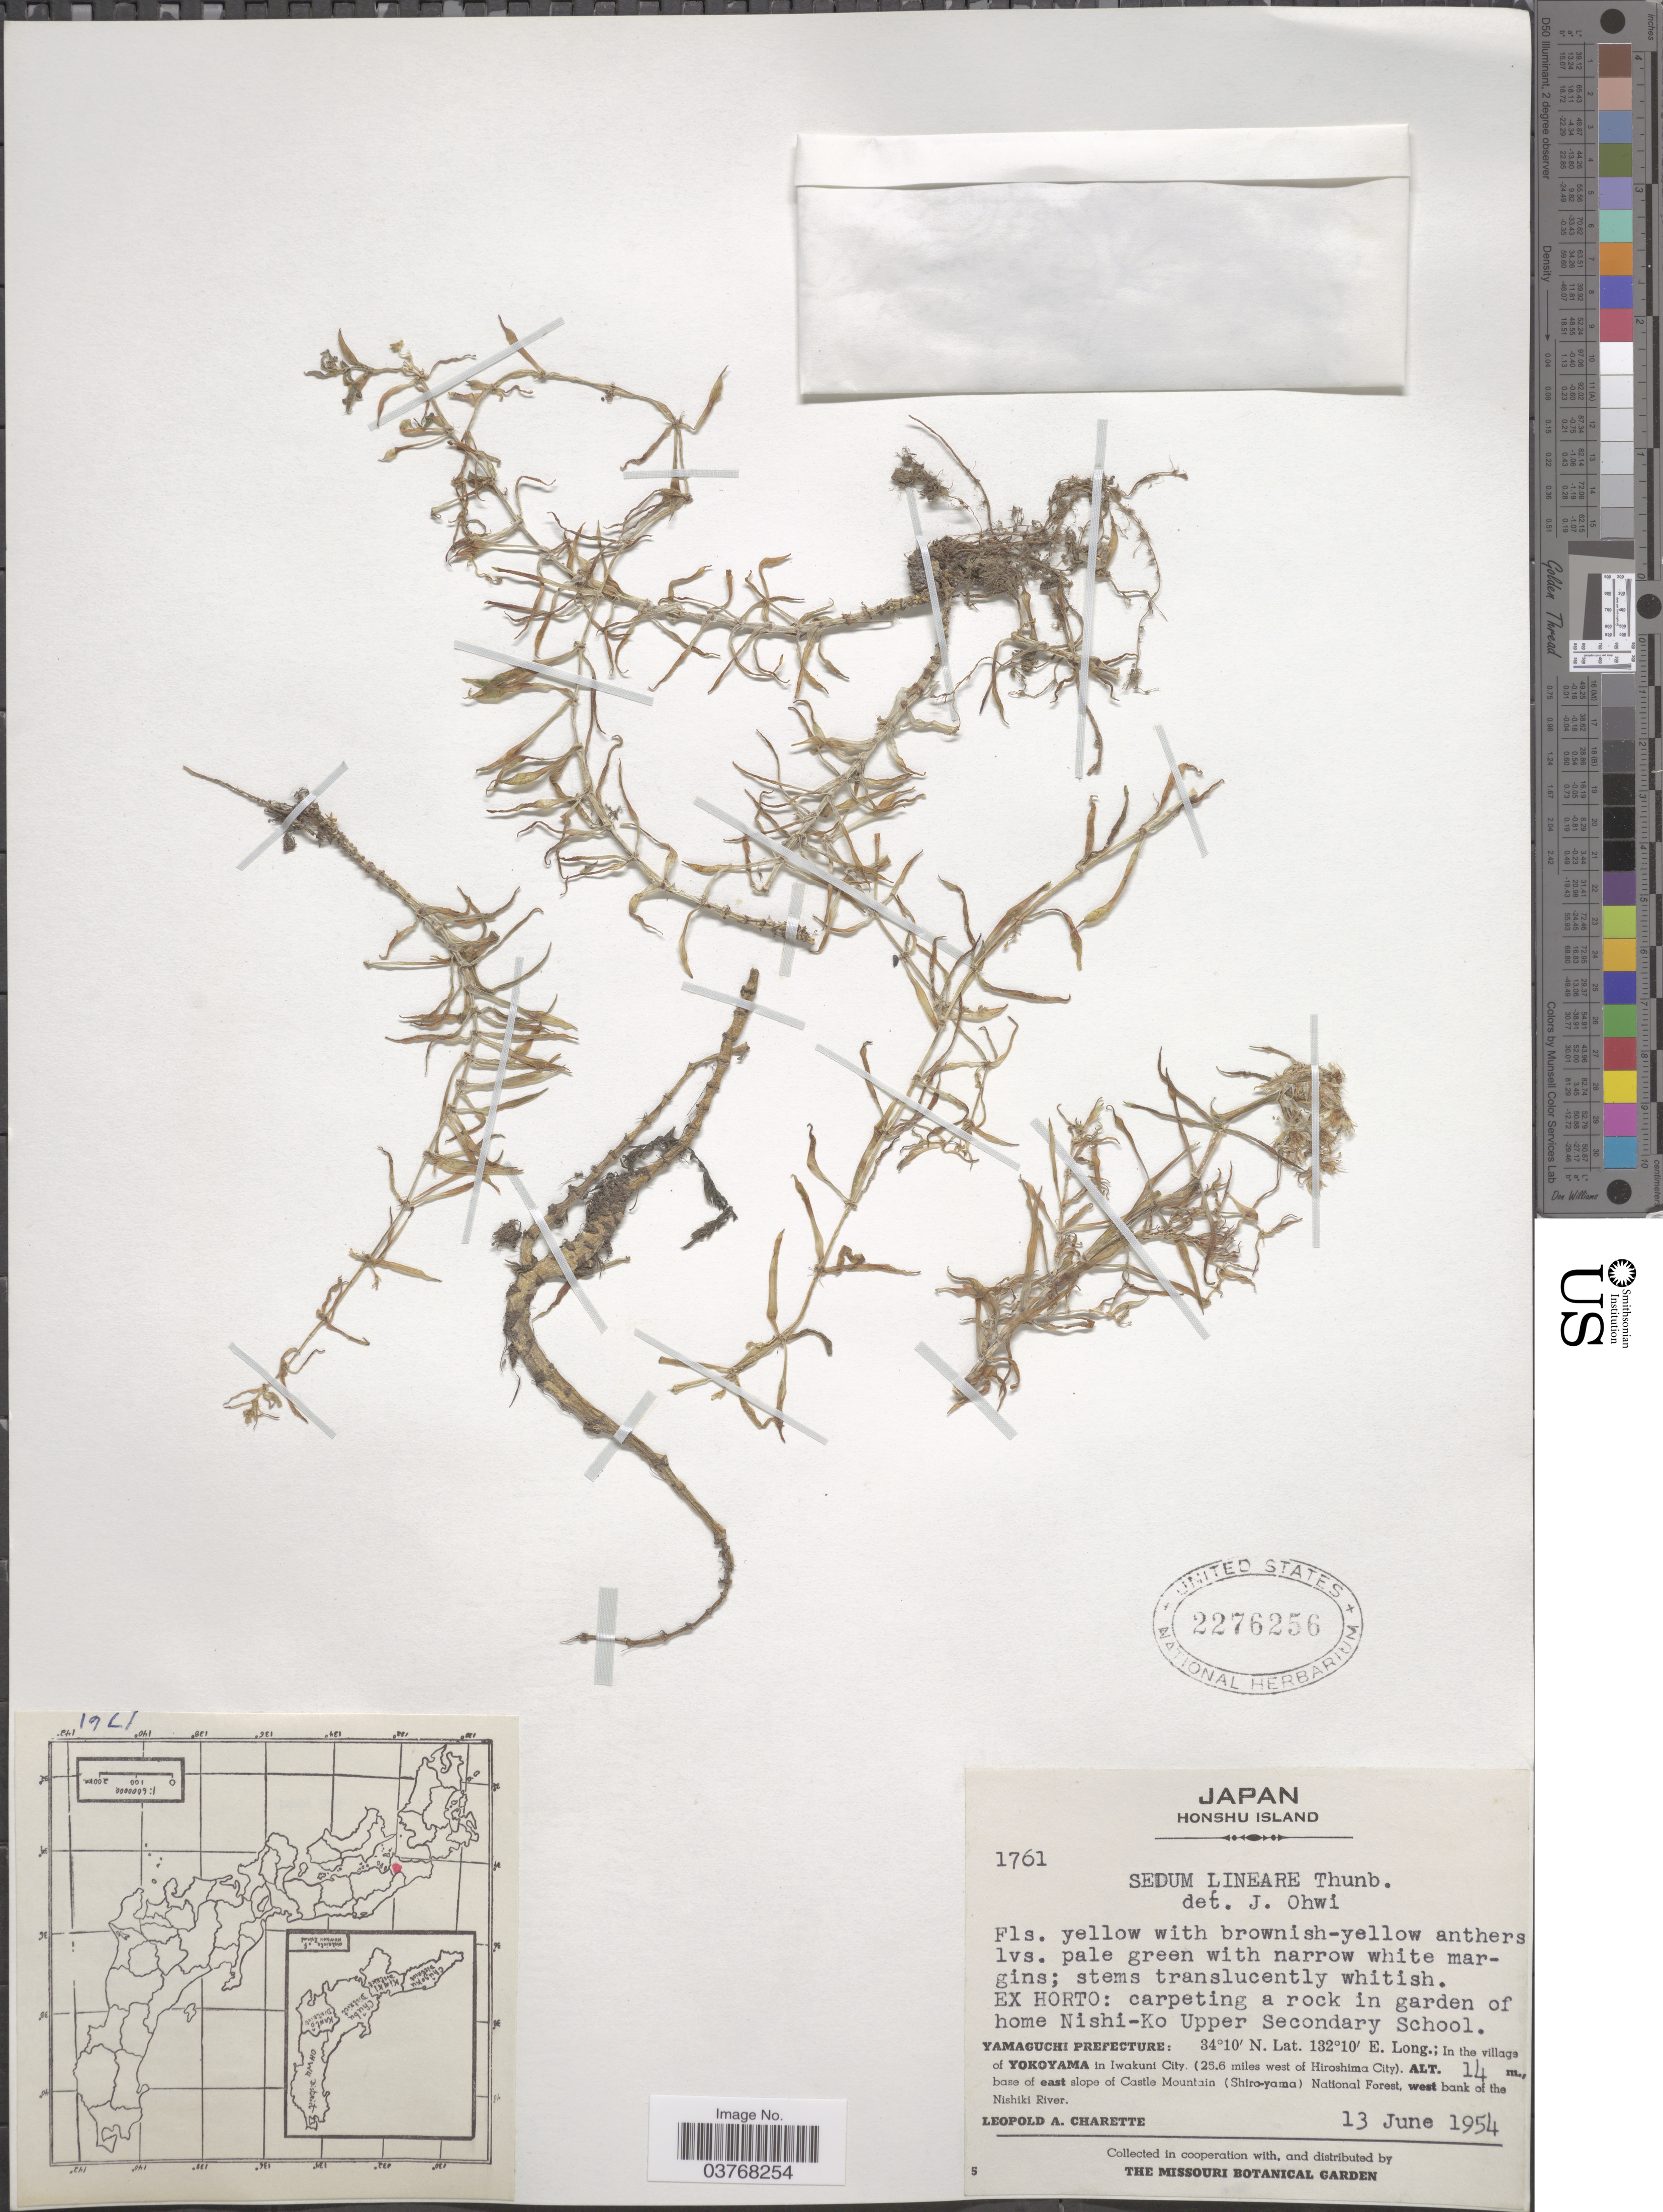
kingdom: Plantae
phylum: Tracheophyta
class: Magnoliopsida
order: Saxifragales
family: Crassulaceae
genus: Sedum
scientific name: Sedum lineare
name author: Thunb.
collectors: L. A. Charette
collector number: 1761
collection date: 1954-06-13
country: Japan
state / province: Yamaguti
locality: In garden of home Nishi-Ko Upper Secondary School. [unsure placement]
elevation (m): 14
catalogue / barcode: US 2276256